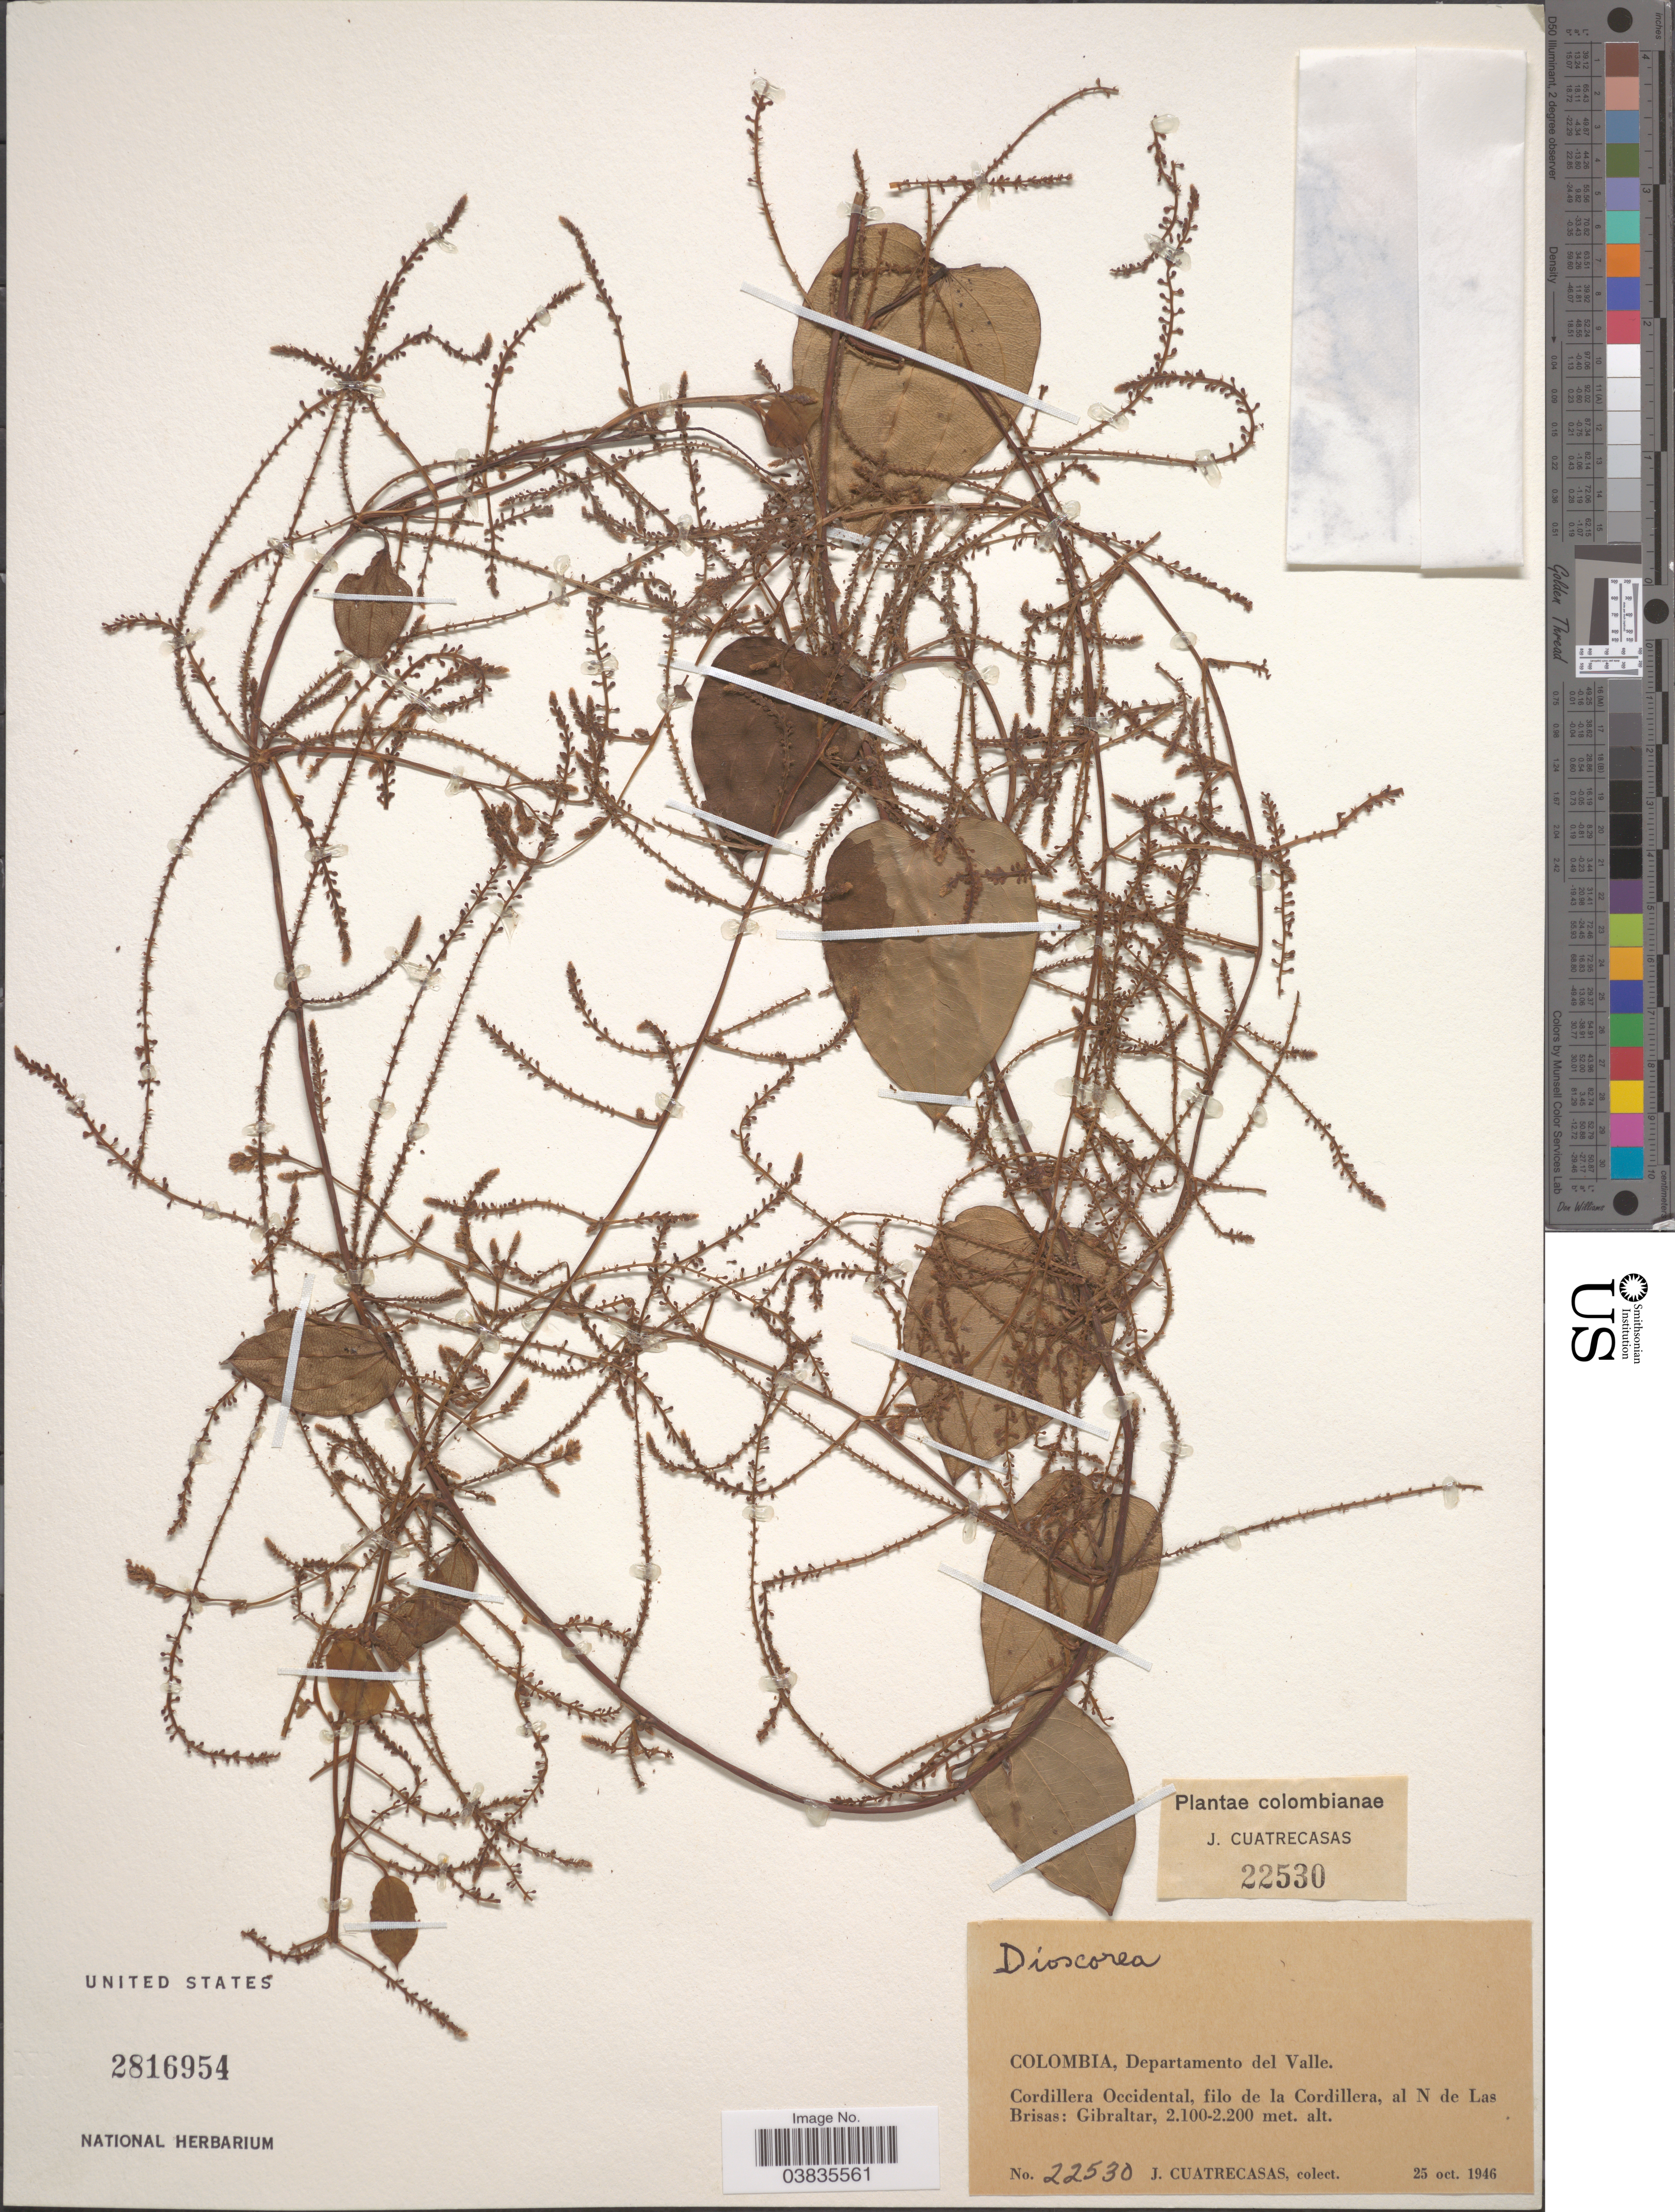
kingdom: Plantae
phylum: Tracheophyta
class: Liliopsida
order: Dioscoreales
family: Dioscoreaceae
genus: Dioscorea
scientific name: Dioscorea sp.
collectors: J. Cuatrecasas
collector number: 22530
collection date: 1946-10-25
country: Colombia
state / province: Valle del Cauca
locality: Departamento del Valle. Cordillera Occidental, filo de la Cordillera, al N de Las Brisas.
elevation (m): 2100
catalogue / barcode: US 2816954